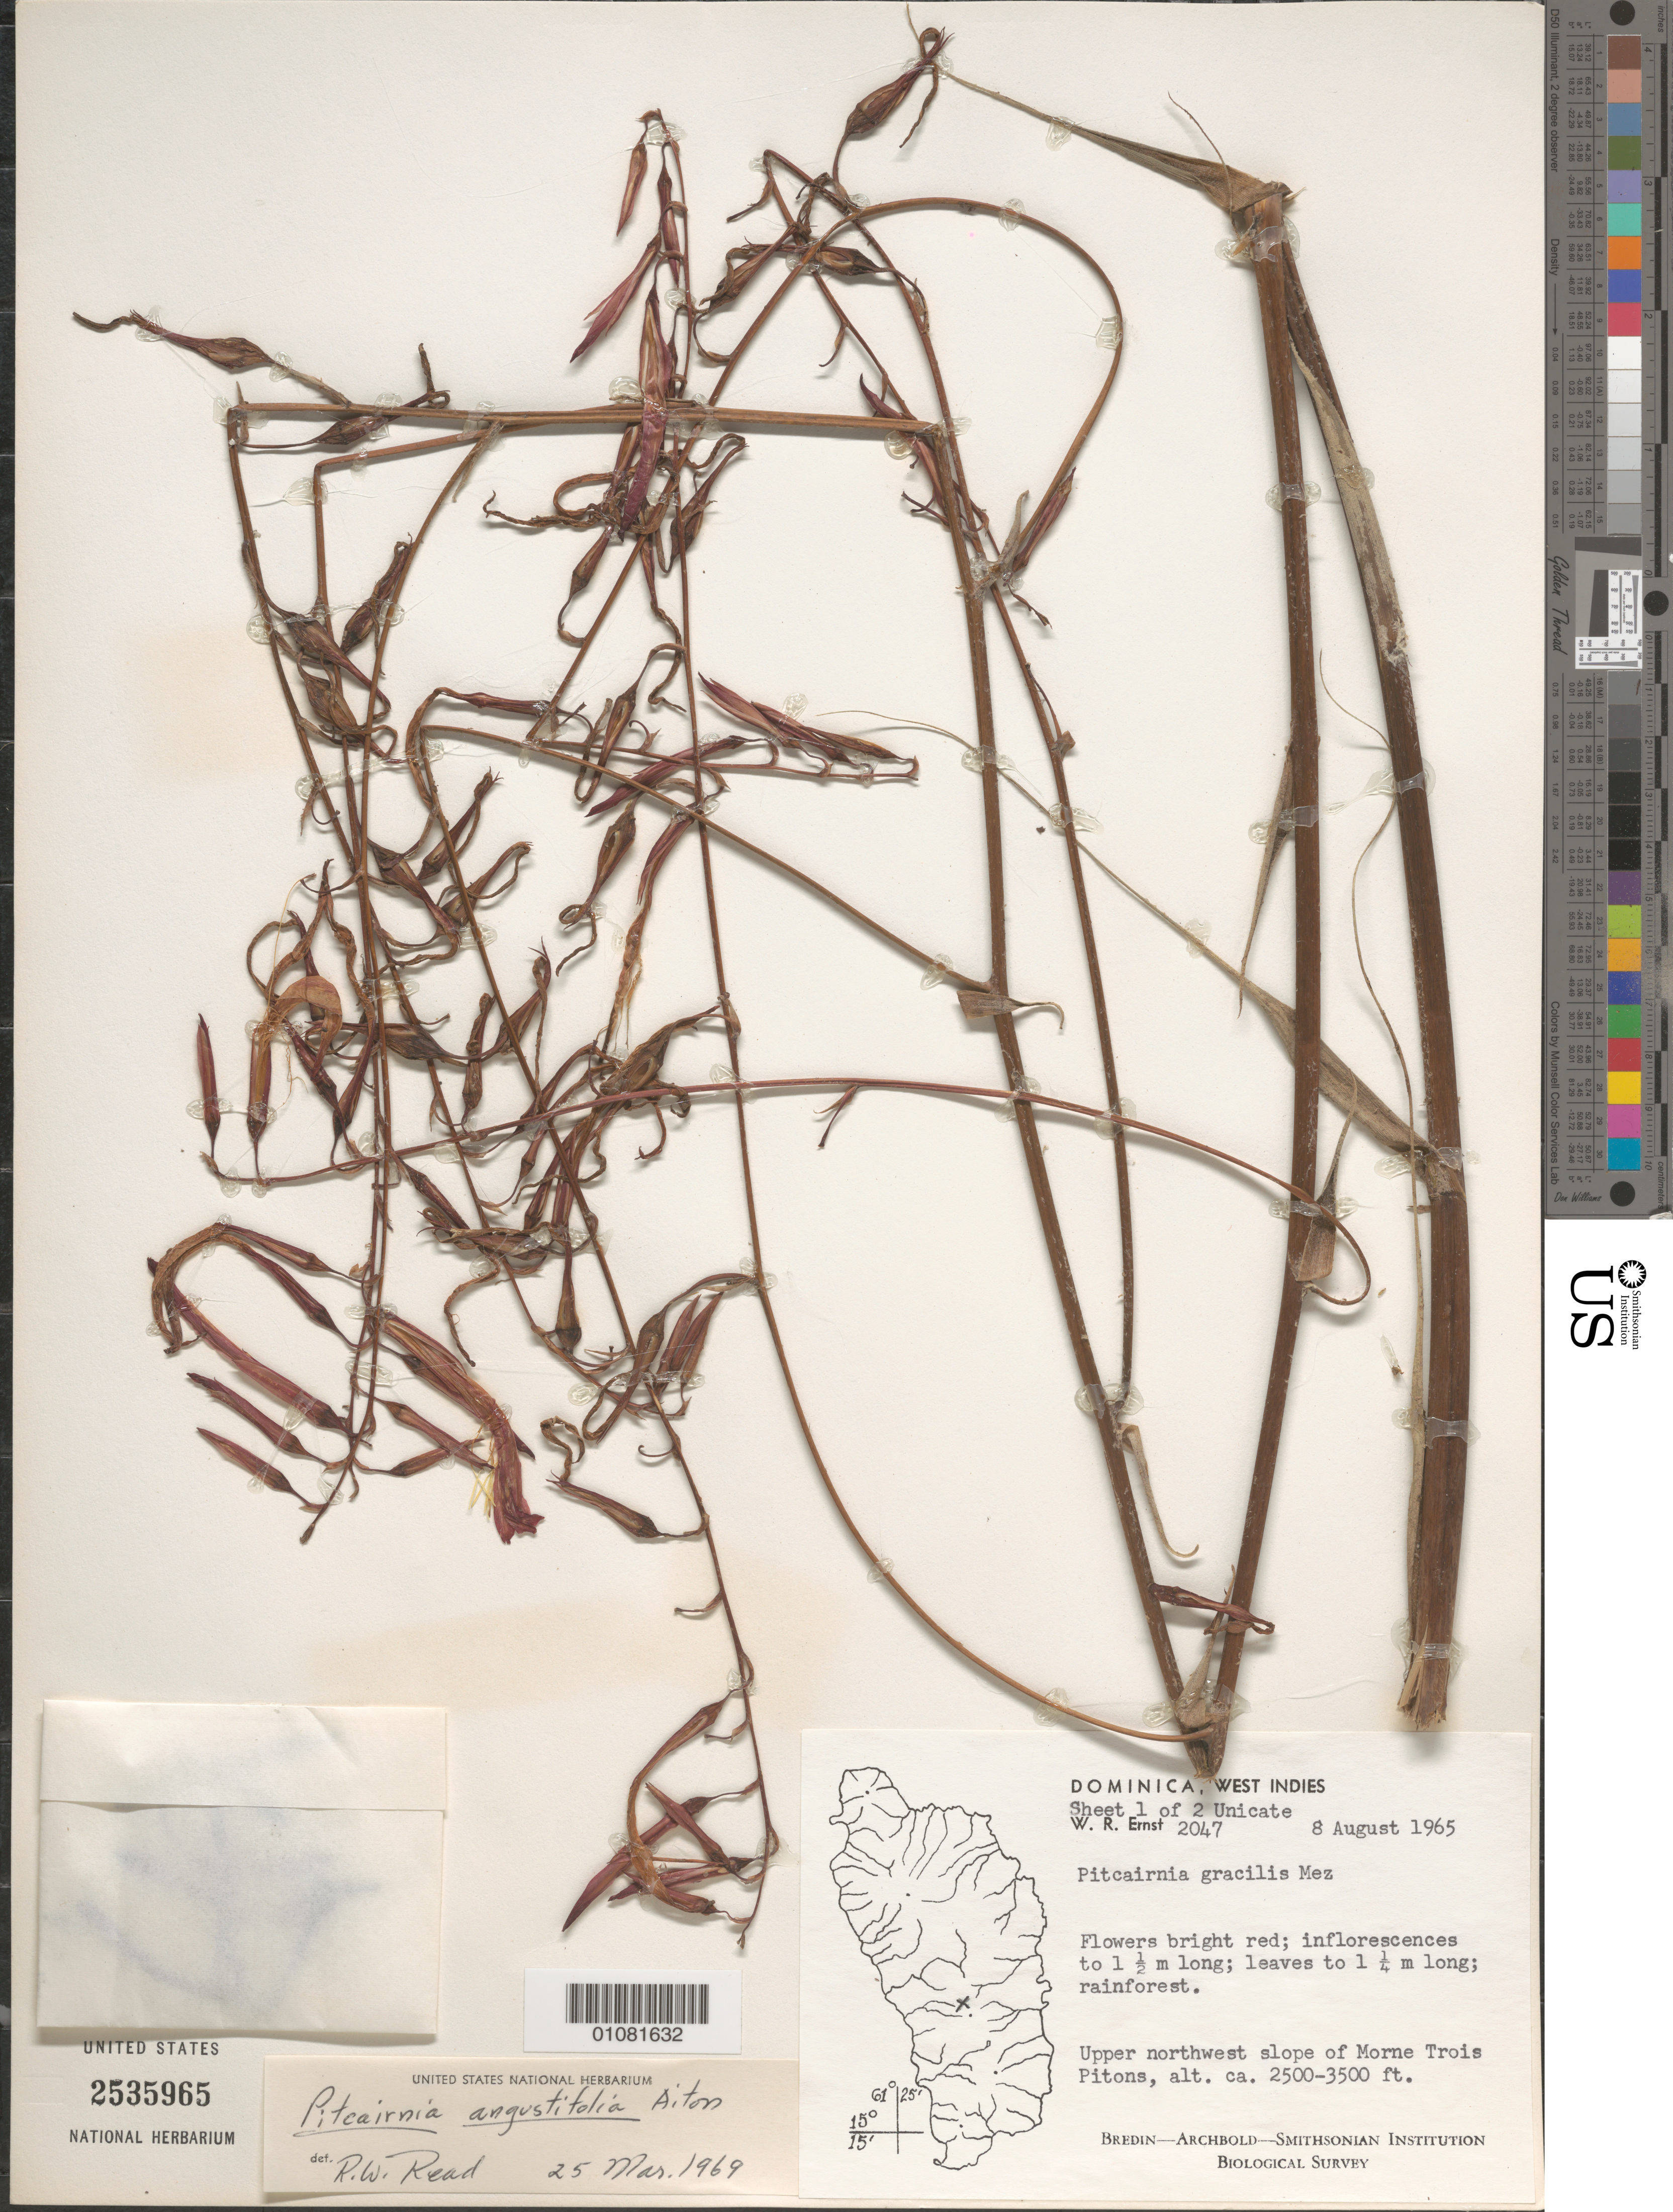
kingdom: Plantae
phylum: Tracheophyta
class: Liliopsida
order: Poales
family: Bromeliaceae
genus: Pitcairnia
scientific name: Pitcairnia angustifolia var. angustifolia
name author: Sol. ex Aiton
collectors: W. R. Ernst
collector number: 2047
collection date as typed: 08 Apr 1965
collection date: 1965-04-08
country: Dominica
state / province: St. Paul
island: Dominica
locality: Upper NW slope of Morne Trois Pitons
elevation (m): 762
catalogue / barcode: US 2535965